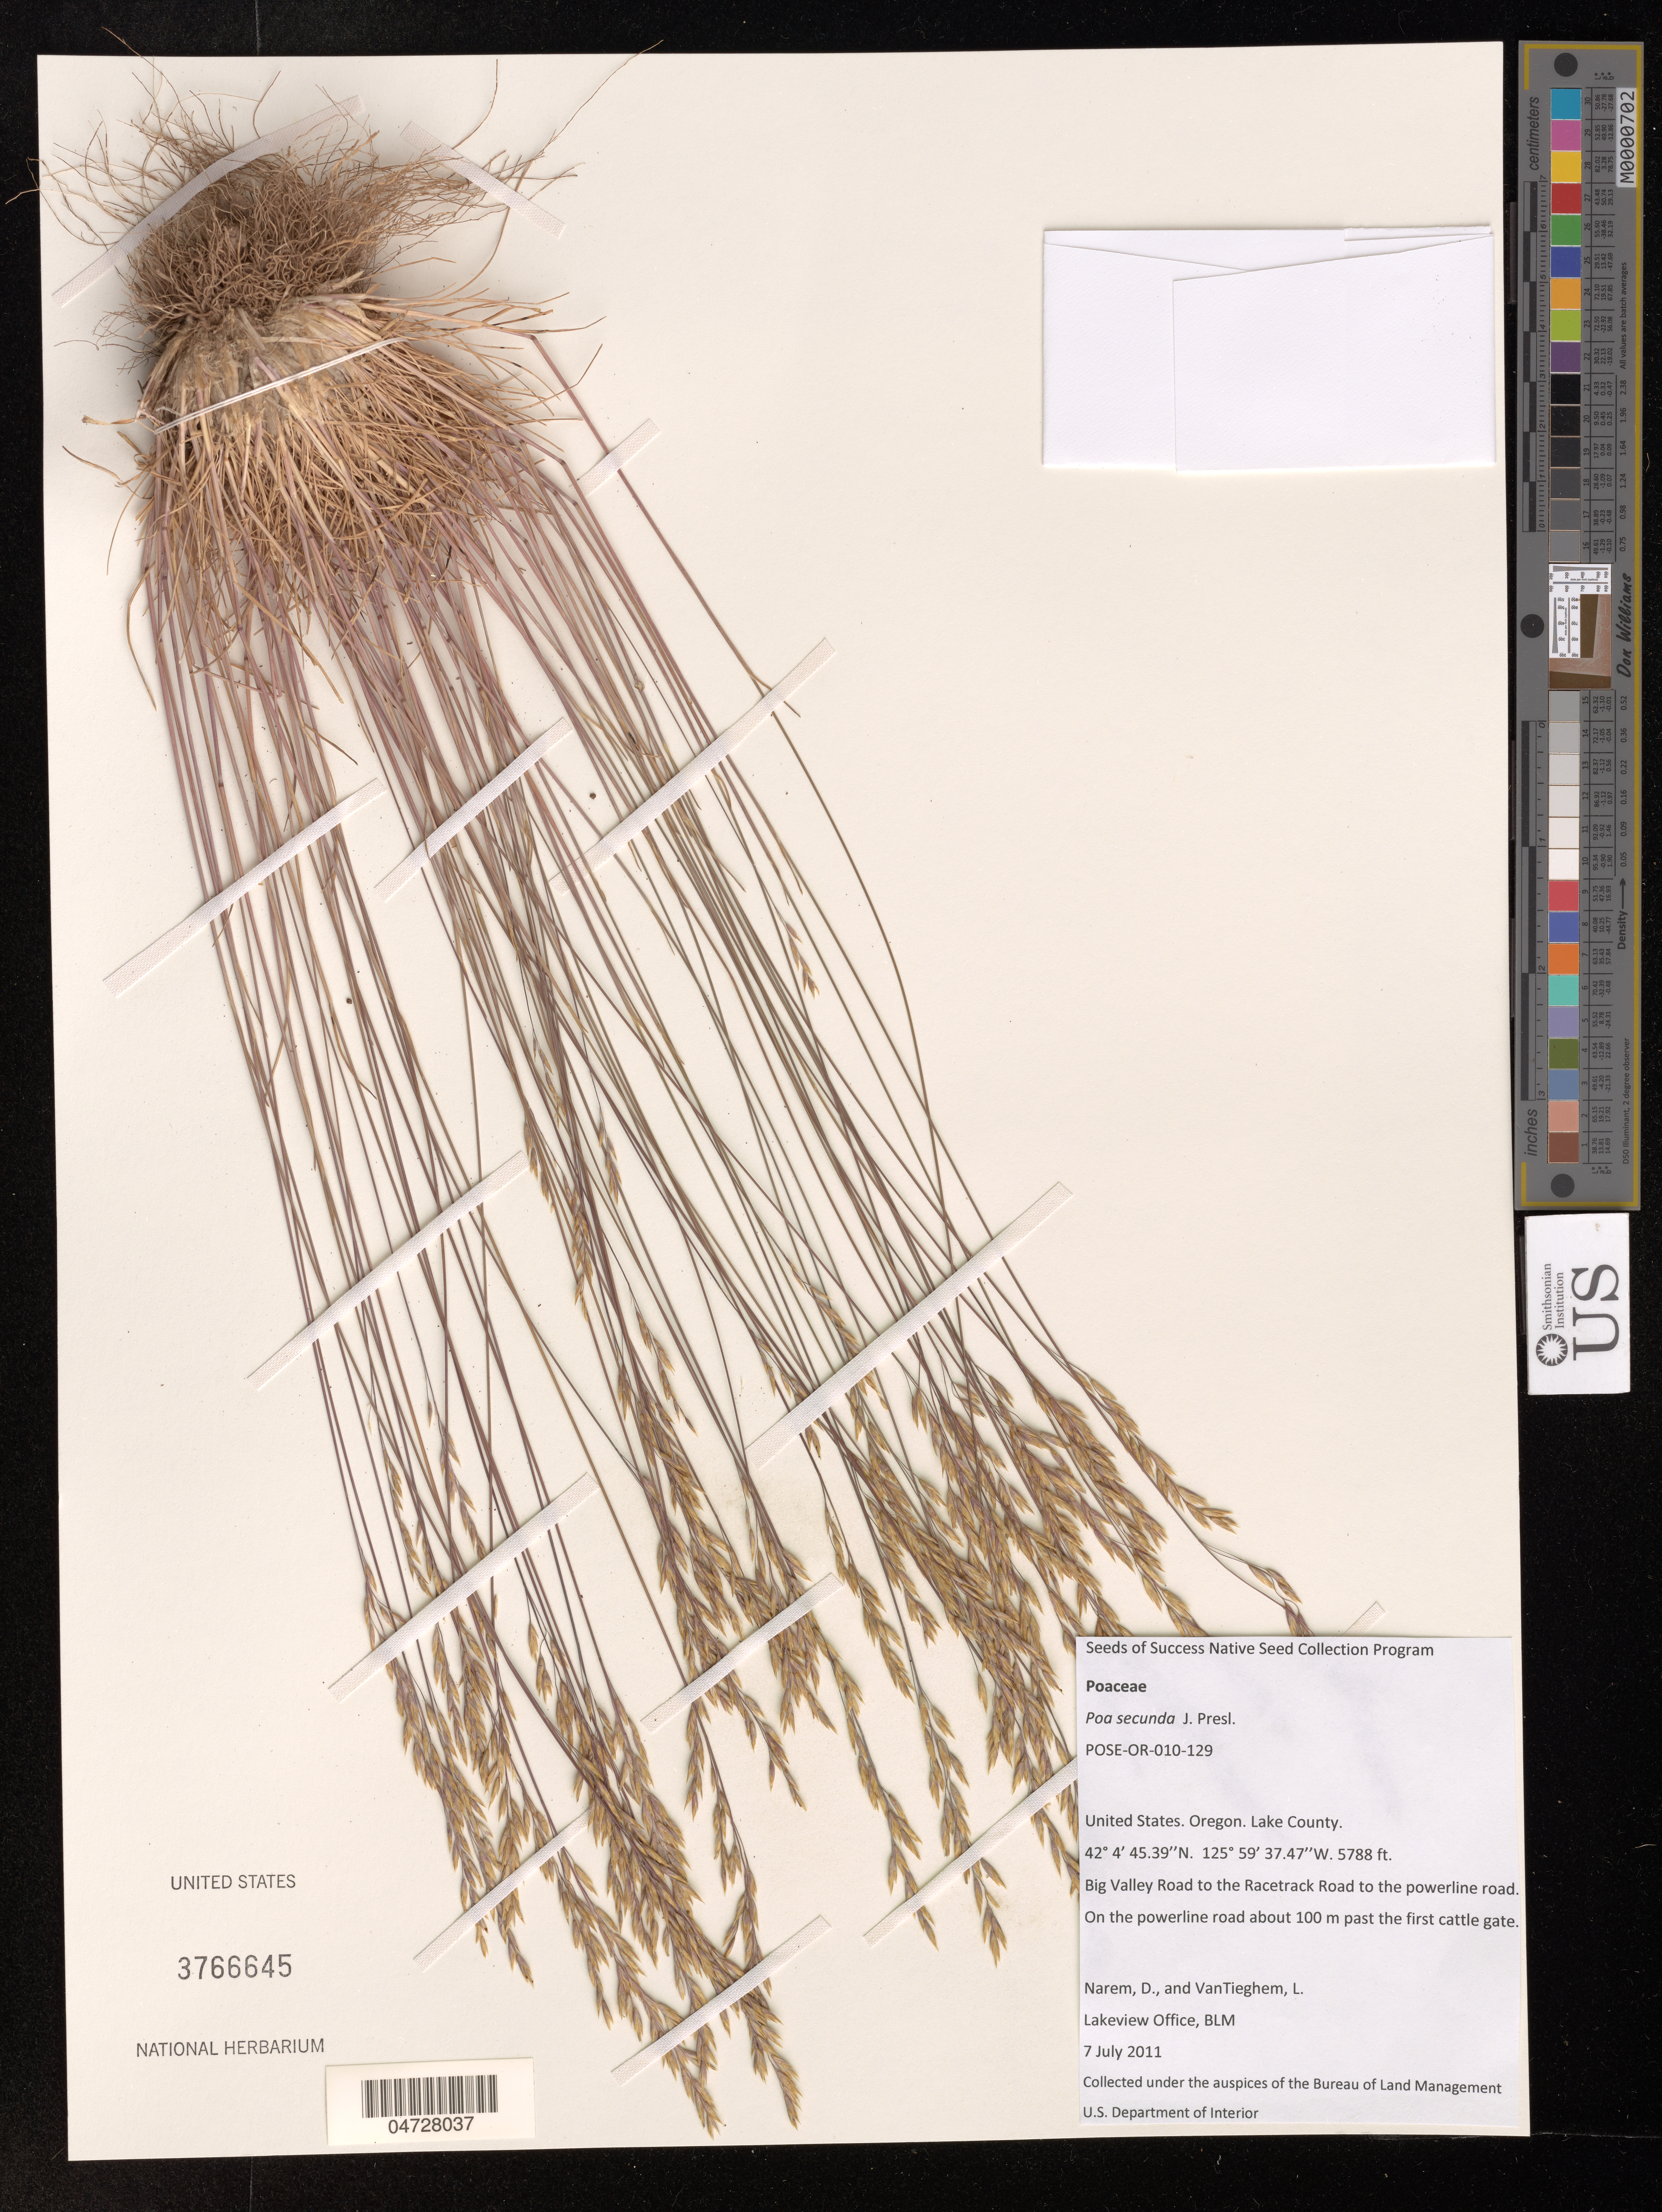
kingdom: Plantae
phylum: Tracheophyta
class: Liliopsida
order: Poales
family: Poaceae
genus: Poa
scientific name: Poa secunda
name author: J. Presl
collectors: D. Narem & L. VanTieghem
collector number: POSE-OR-010-129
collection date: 2011-07-07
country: United States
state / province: Oregon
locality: Lake Country. Big Valley Road to the Racetrack Road to the powerline road. On the powerline road about 100 m past the first cattle gate.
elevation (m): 1764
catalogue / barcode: US 3766645